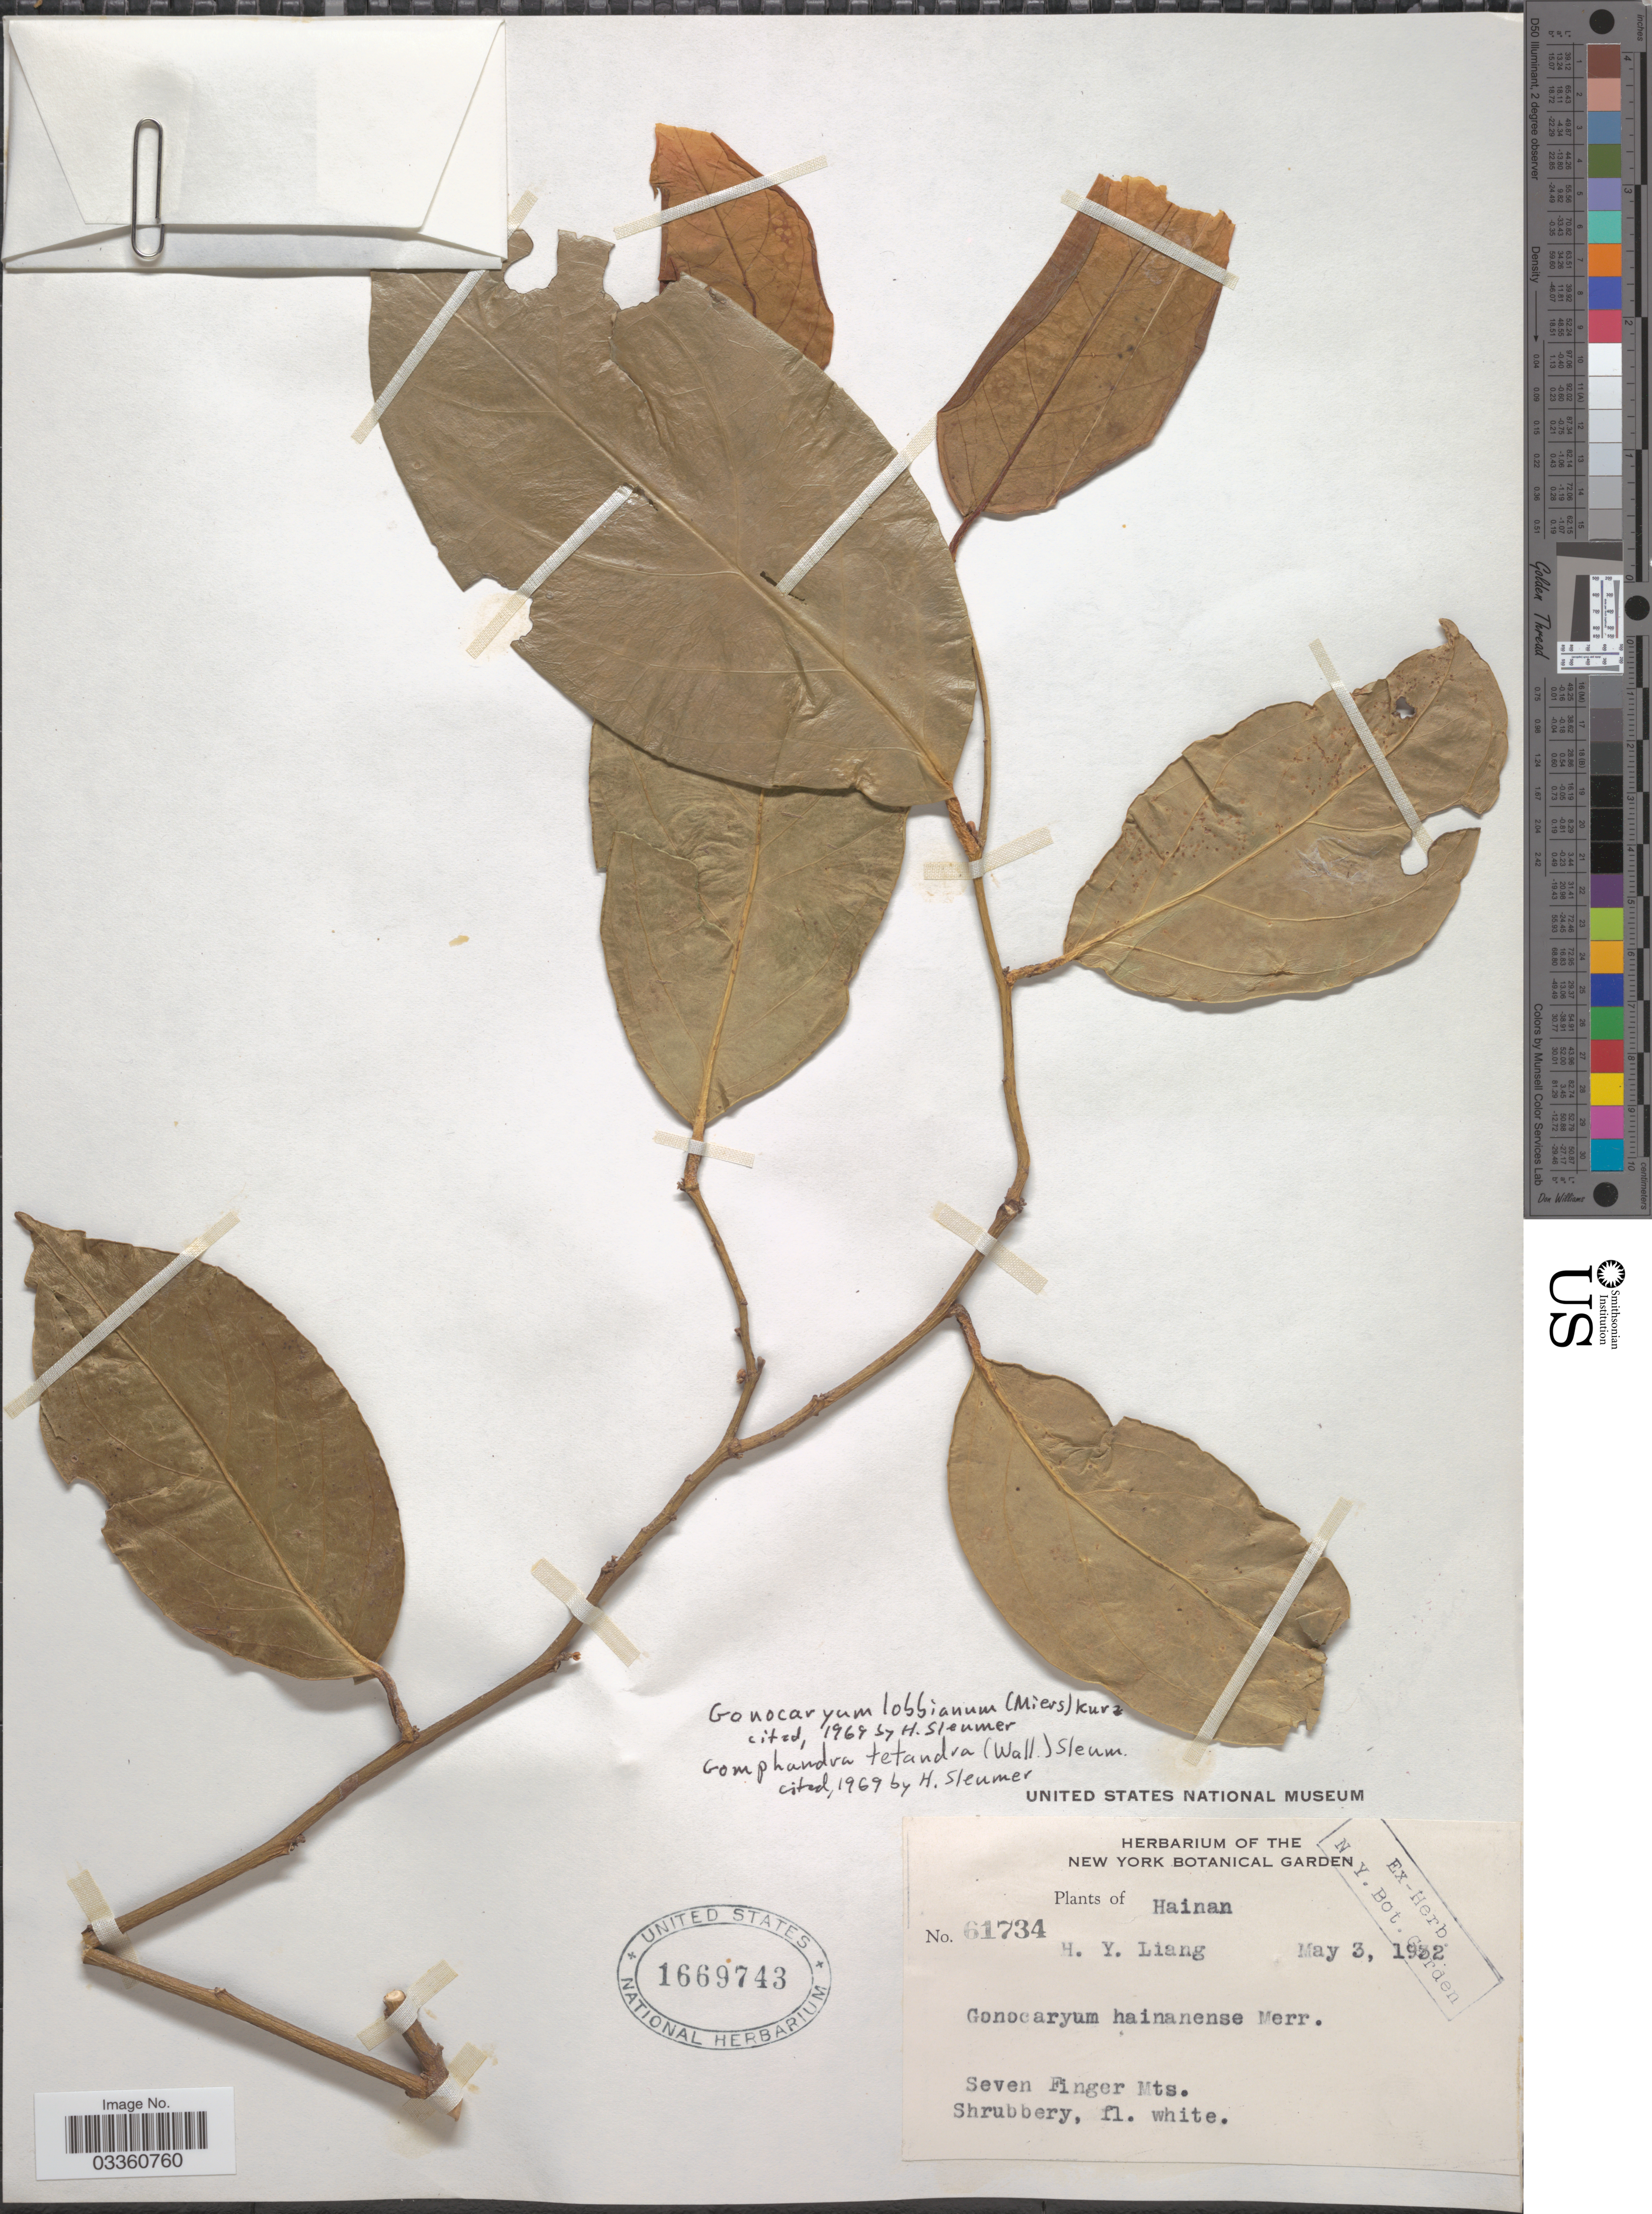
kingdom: Plantae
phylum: Tracheophyta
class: Magnoliopsida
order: Cardiopteridales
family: Cardiopteridaceae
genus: Gonocaryum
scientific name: Gonocaryum lobbianum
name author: (Kurz) Miers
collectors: H. Y. Liang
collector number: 61734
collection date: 1932-05-03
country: China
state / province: Hainan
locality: Seven Finger Mts.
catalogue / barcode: US 1669743